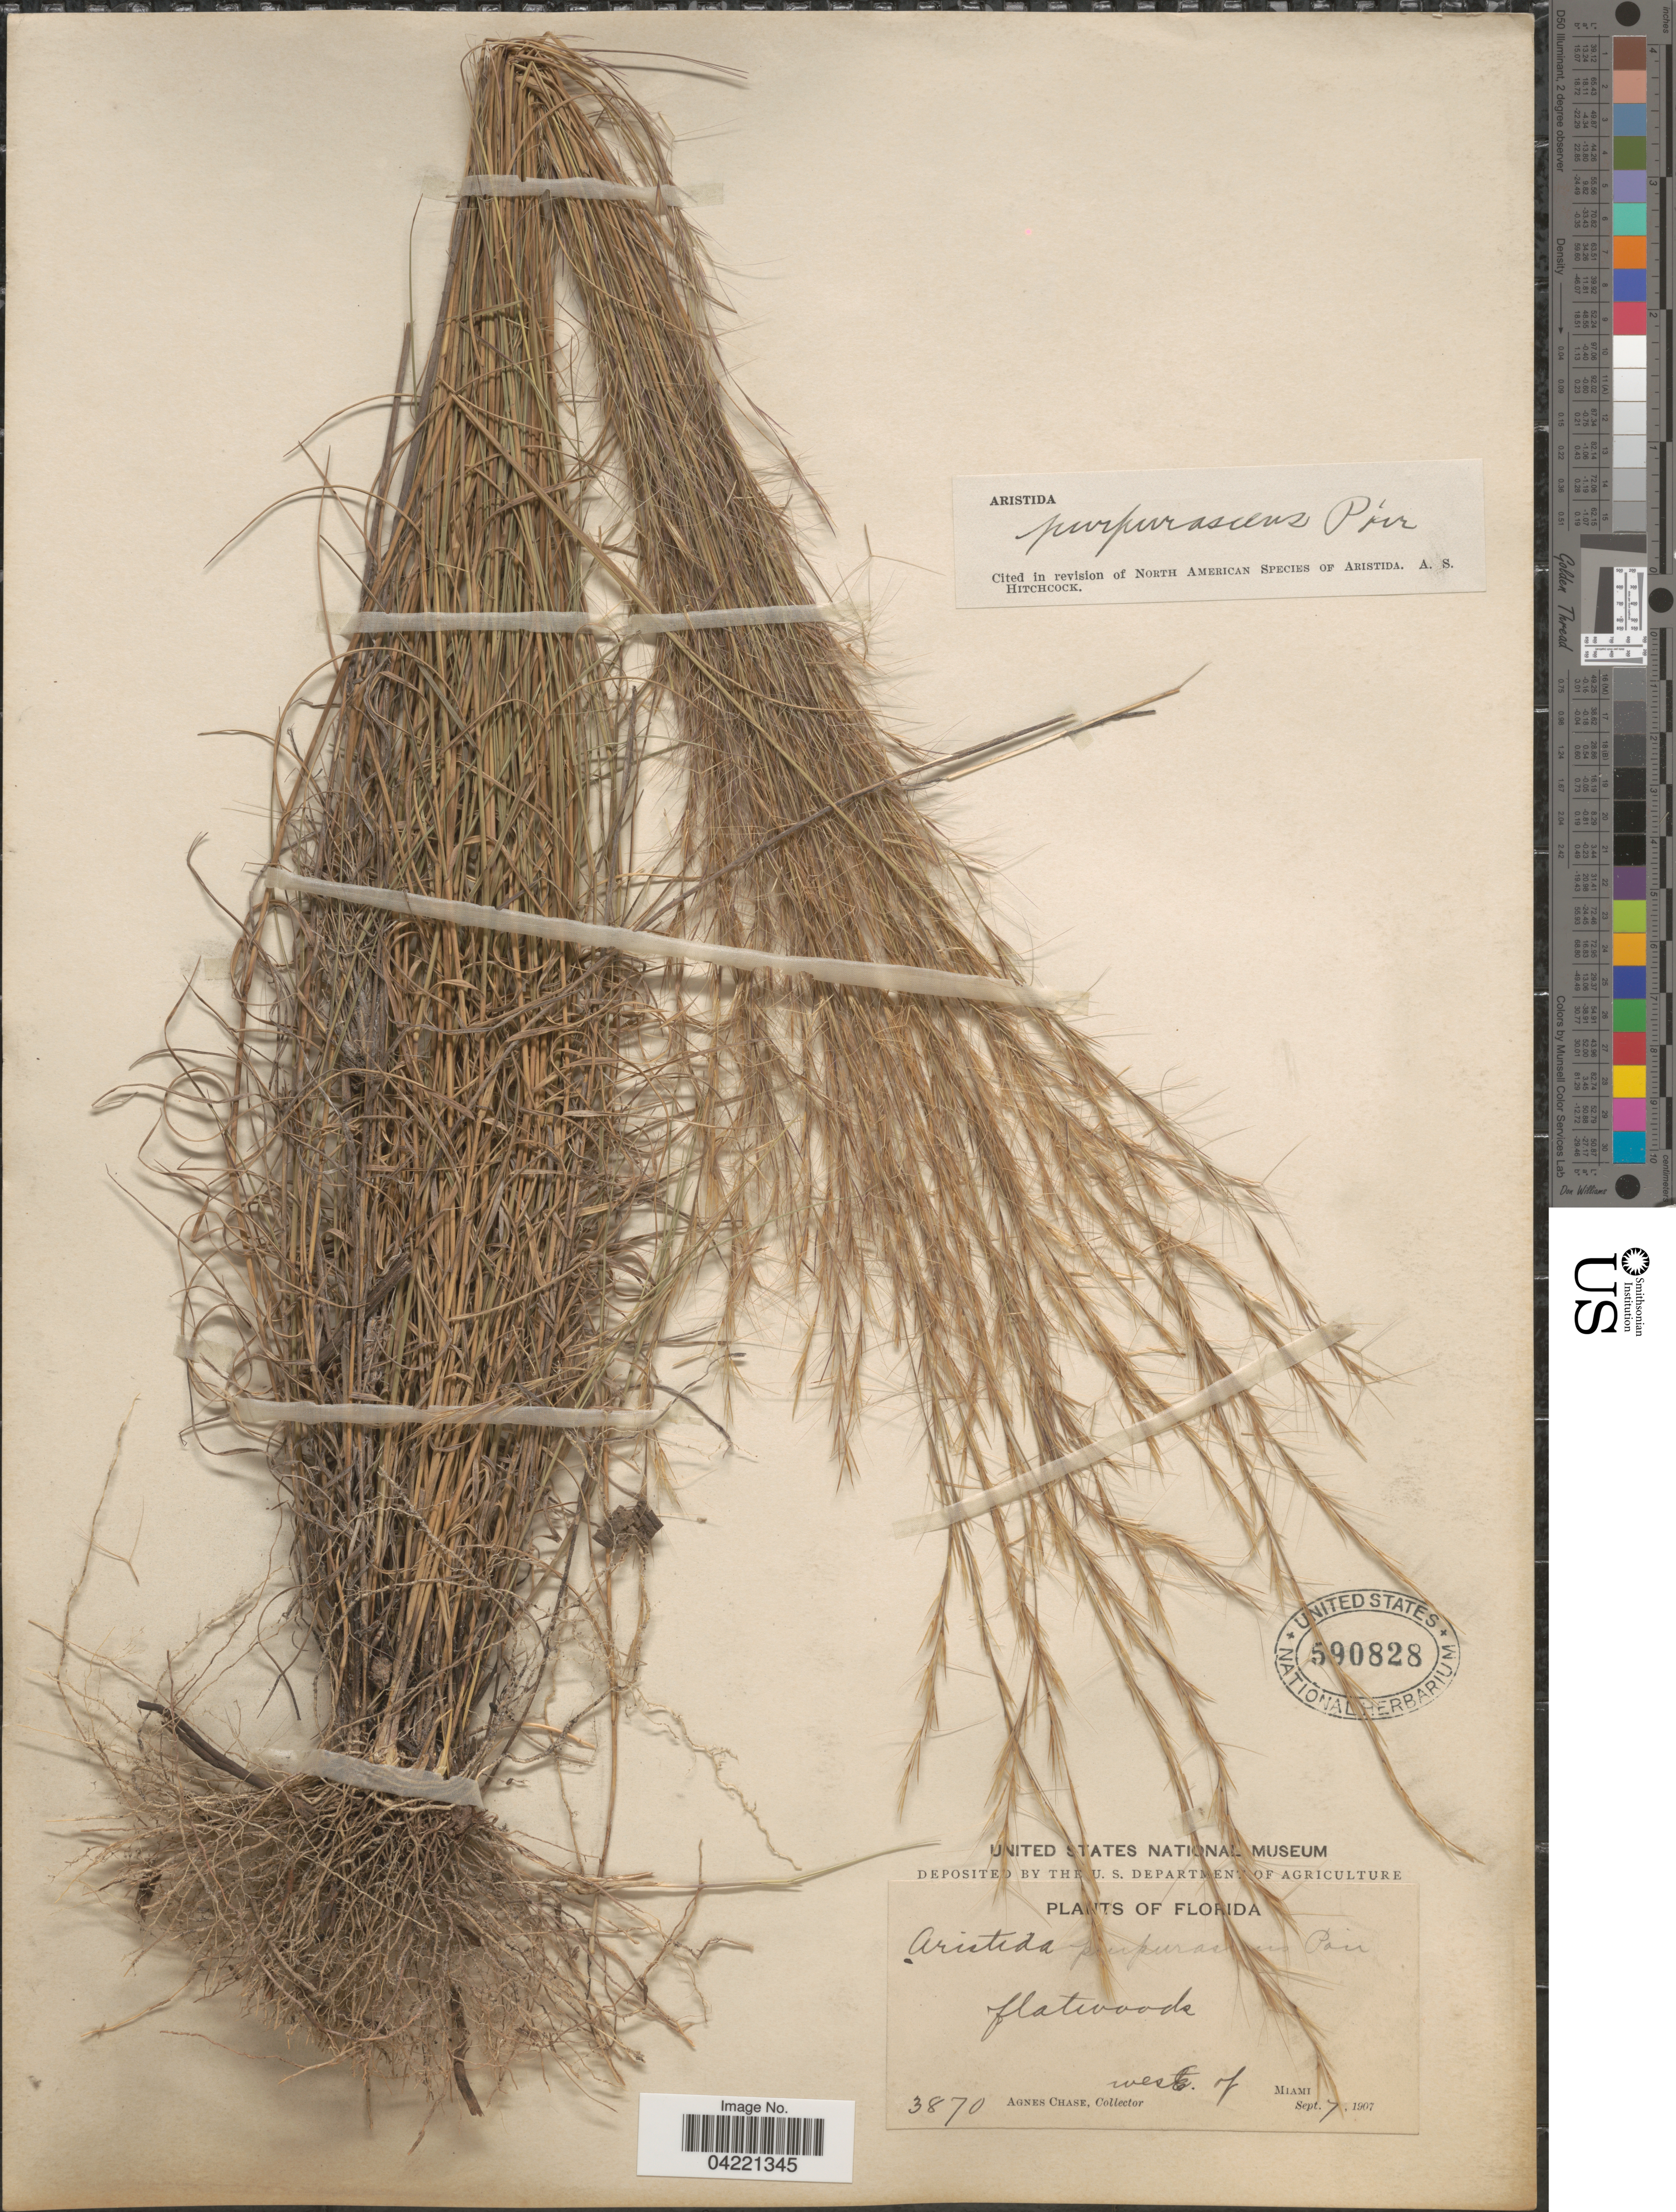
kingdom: Plantae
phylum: Tracheophyta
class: Liliopsida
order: Poales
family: Poaceae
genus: Aristida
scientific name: Aristida purpurascens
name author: Poir.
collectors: A. Chase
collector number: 3870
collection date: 1907-09-07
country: United States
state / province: Florida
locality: Flatwoods. West of Miami.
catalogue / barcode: US 590828